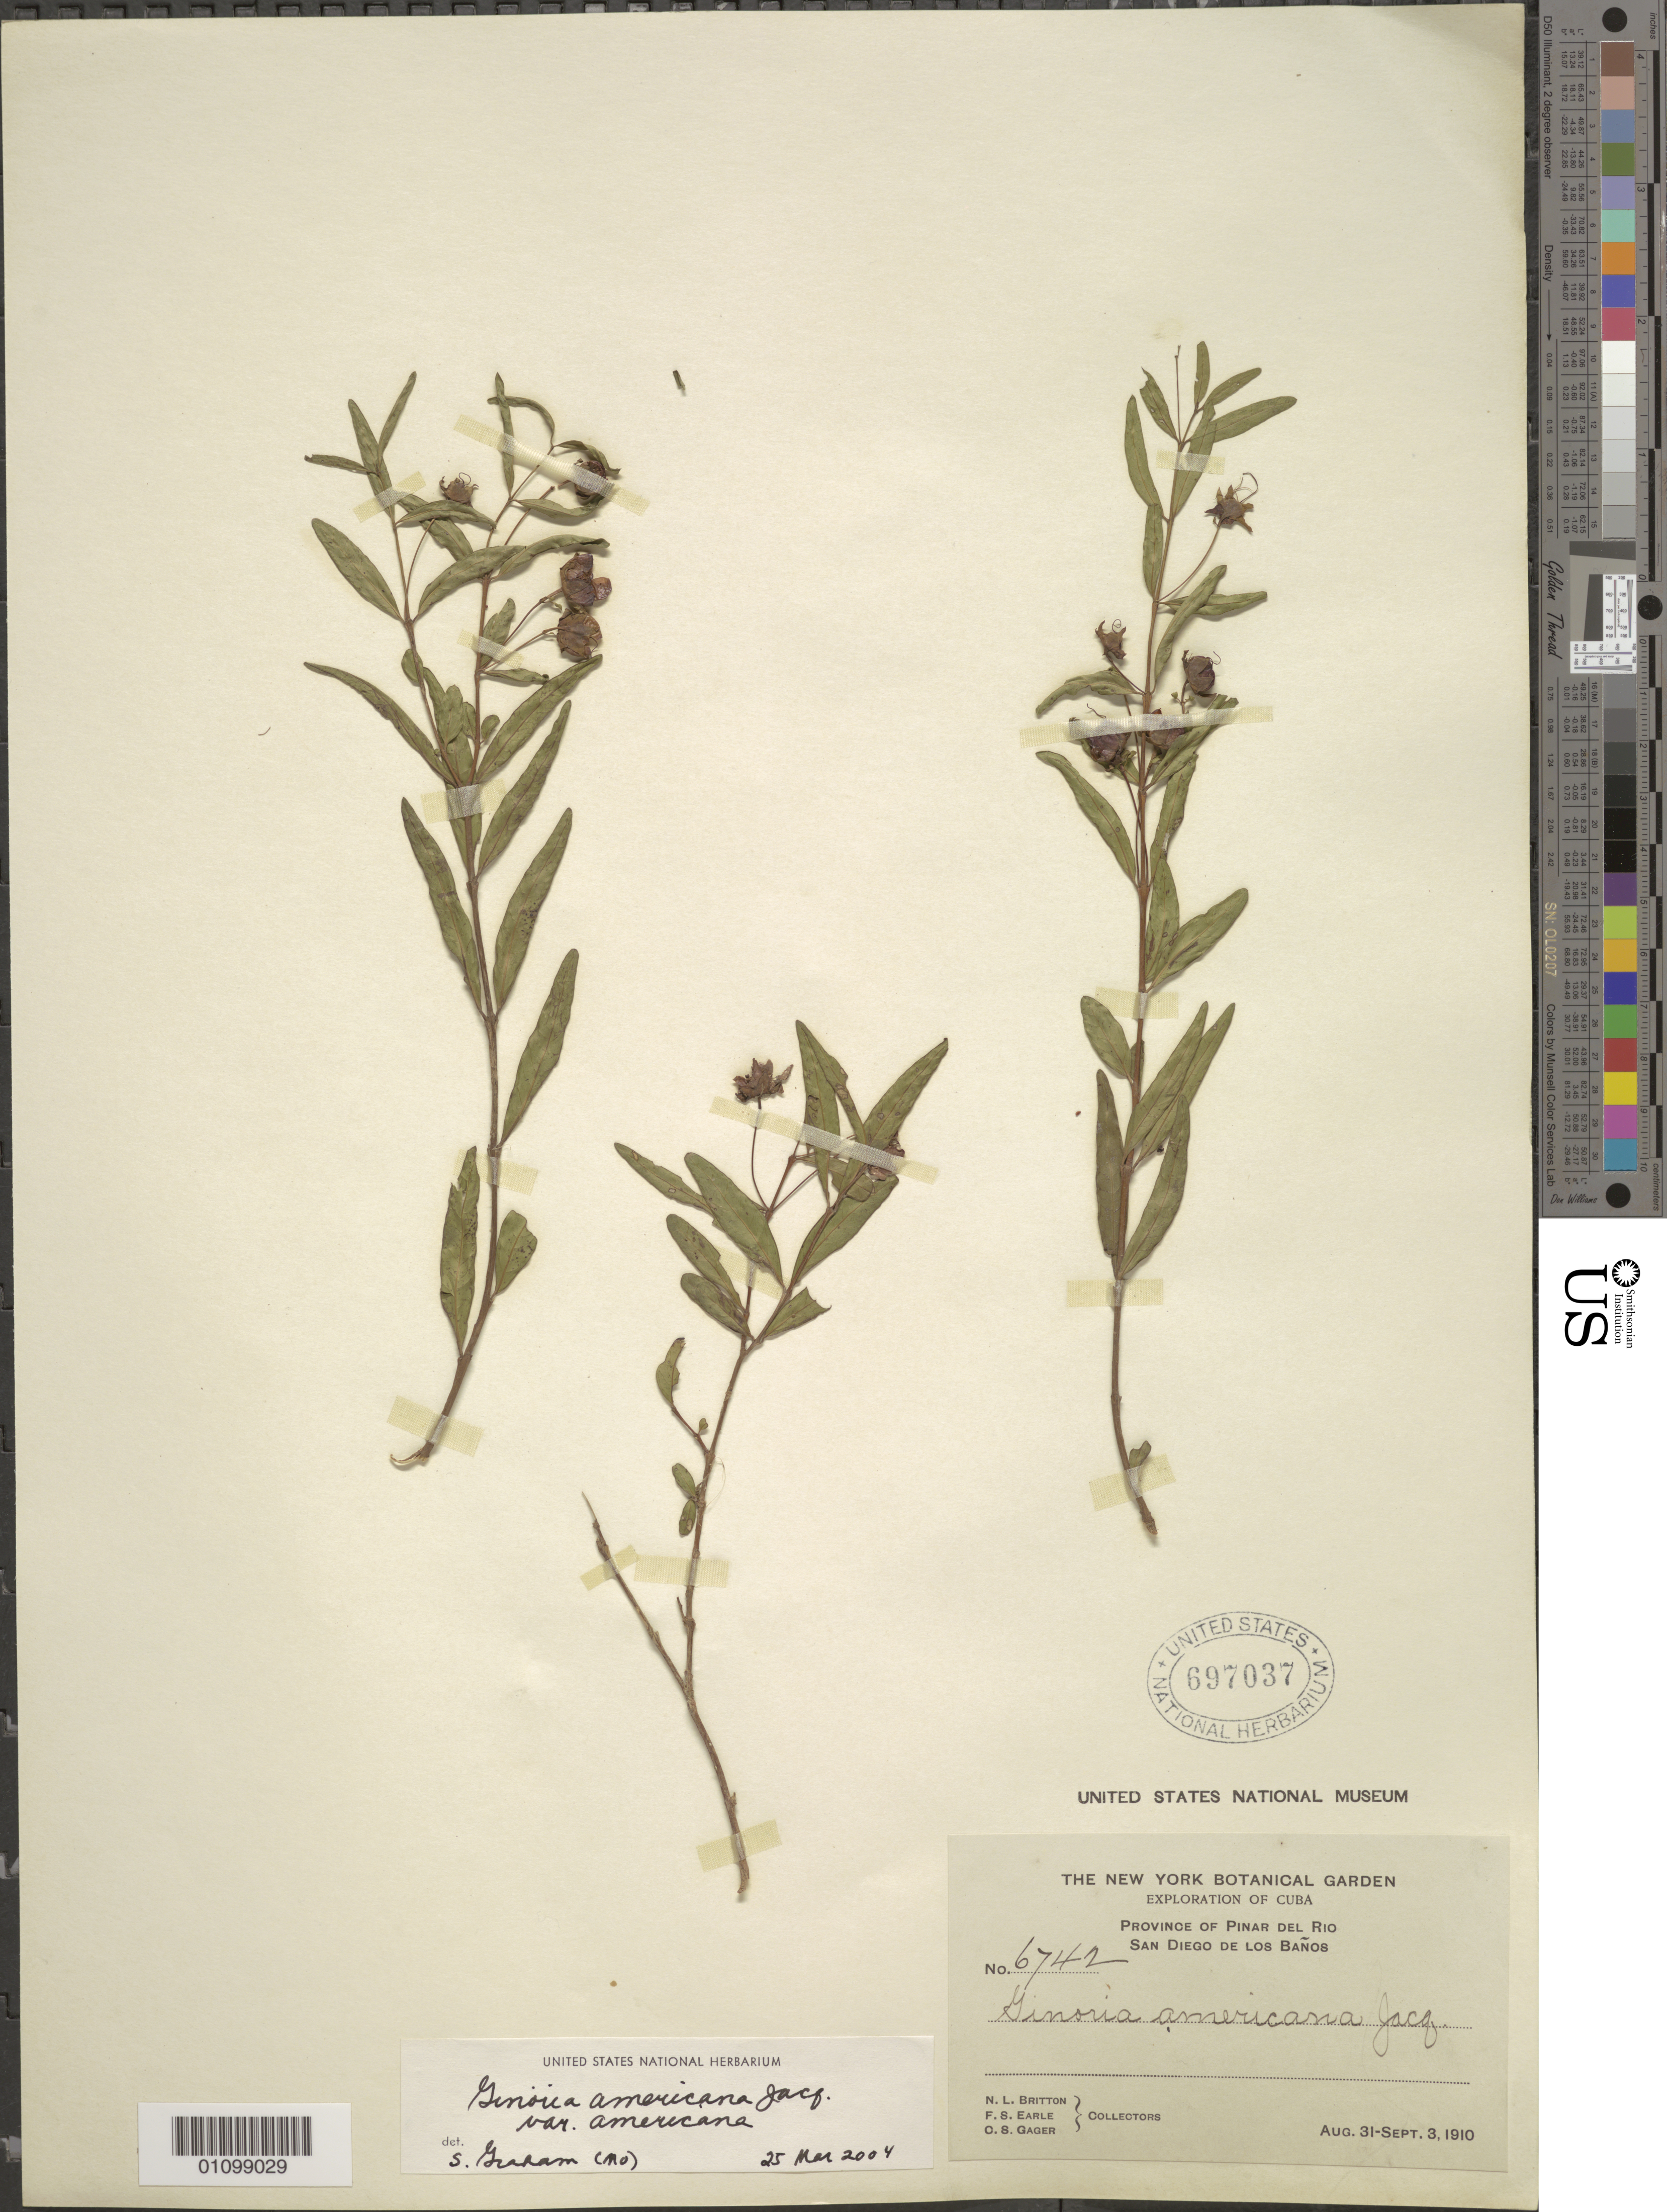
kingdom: Plantae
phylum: Tracheophyta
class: Magnoliopsida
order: Myrtales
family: Lythraceae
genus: Ginoria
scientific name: Ginoria americana var. americana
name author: Jacq.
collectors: N. Britton, F. S. Earle & C. Gager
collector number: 6742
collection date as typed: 31 Aug 1910 to 03 Sep 1910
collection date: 1910-08-31/1910-09-03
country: Cuba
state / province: Pinar del Rio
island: Cuba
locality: San Diego de Los Baños,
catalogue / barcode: US 697037